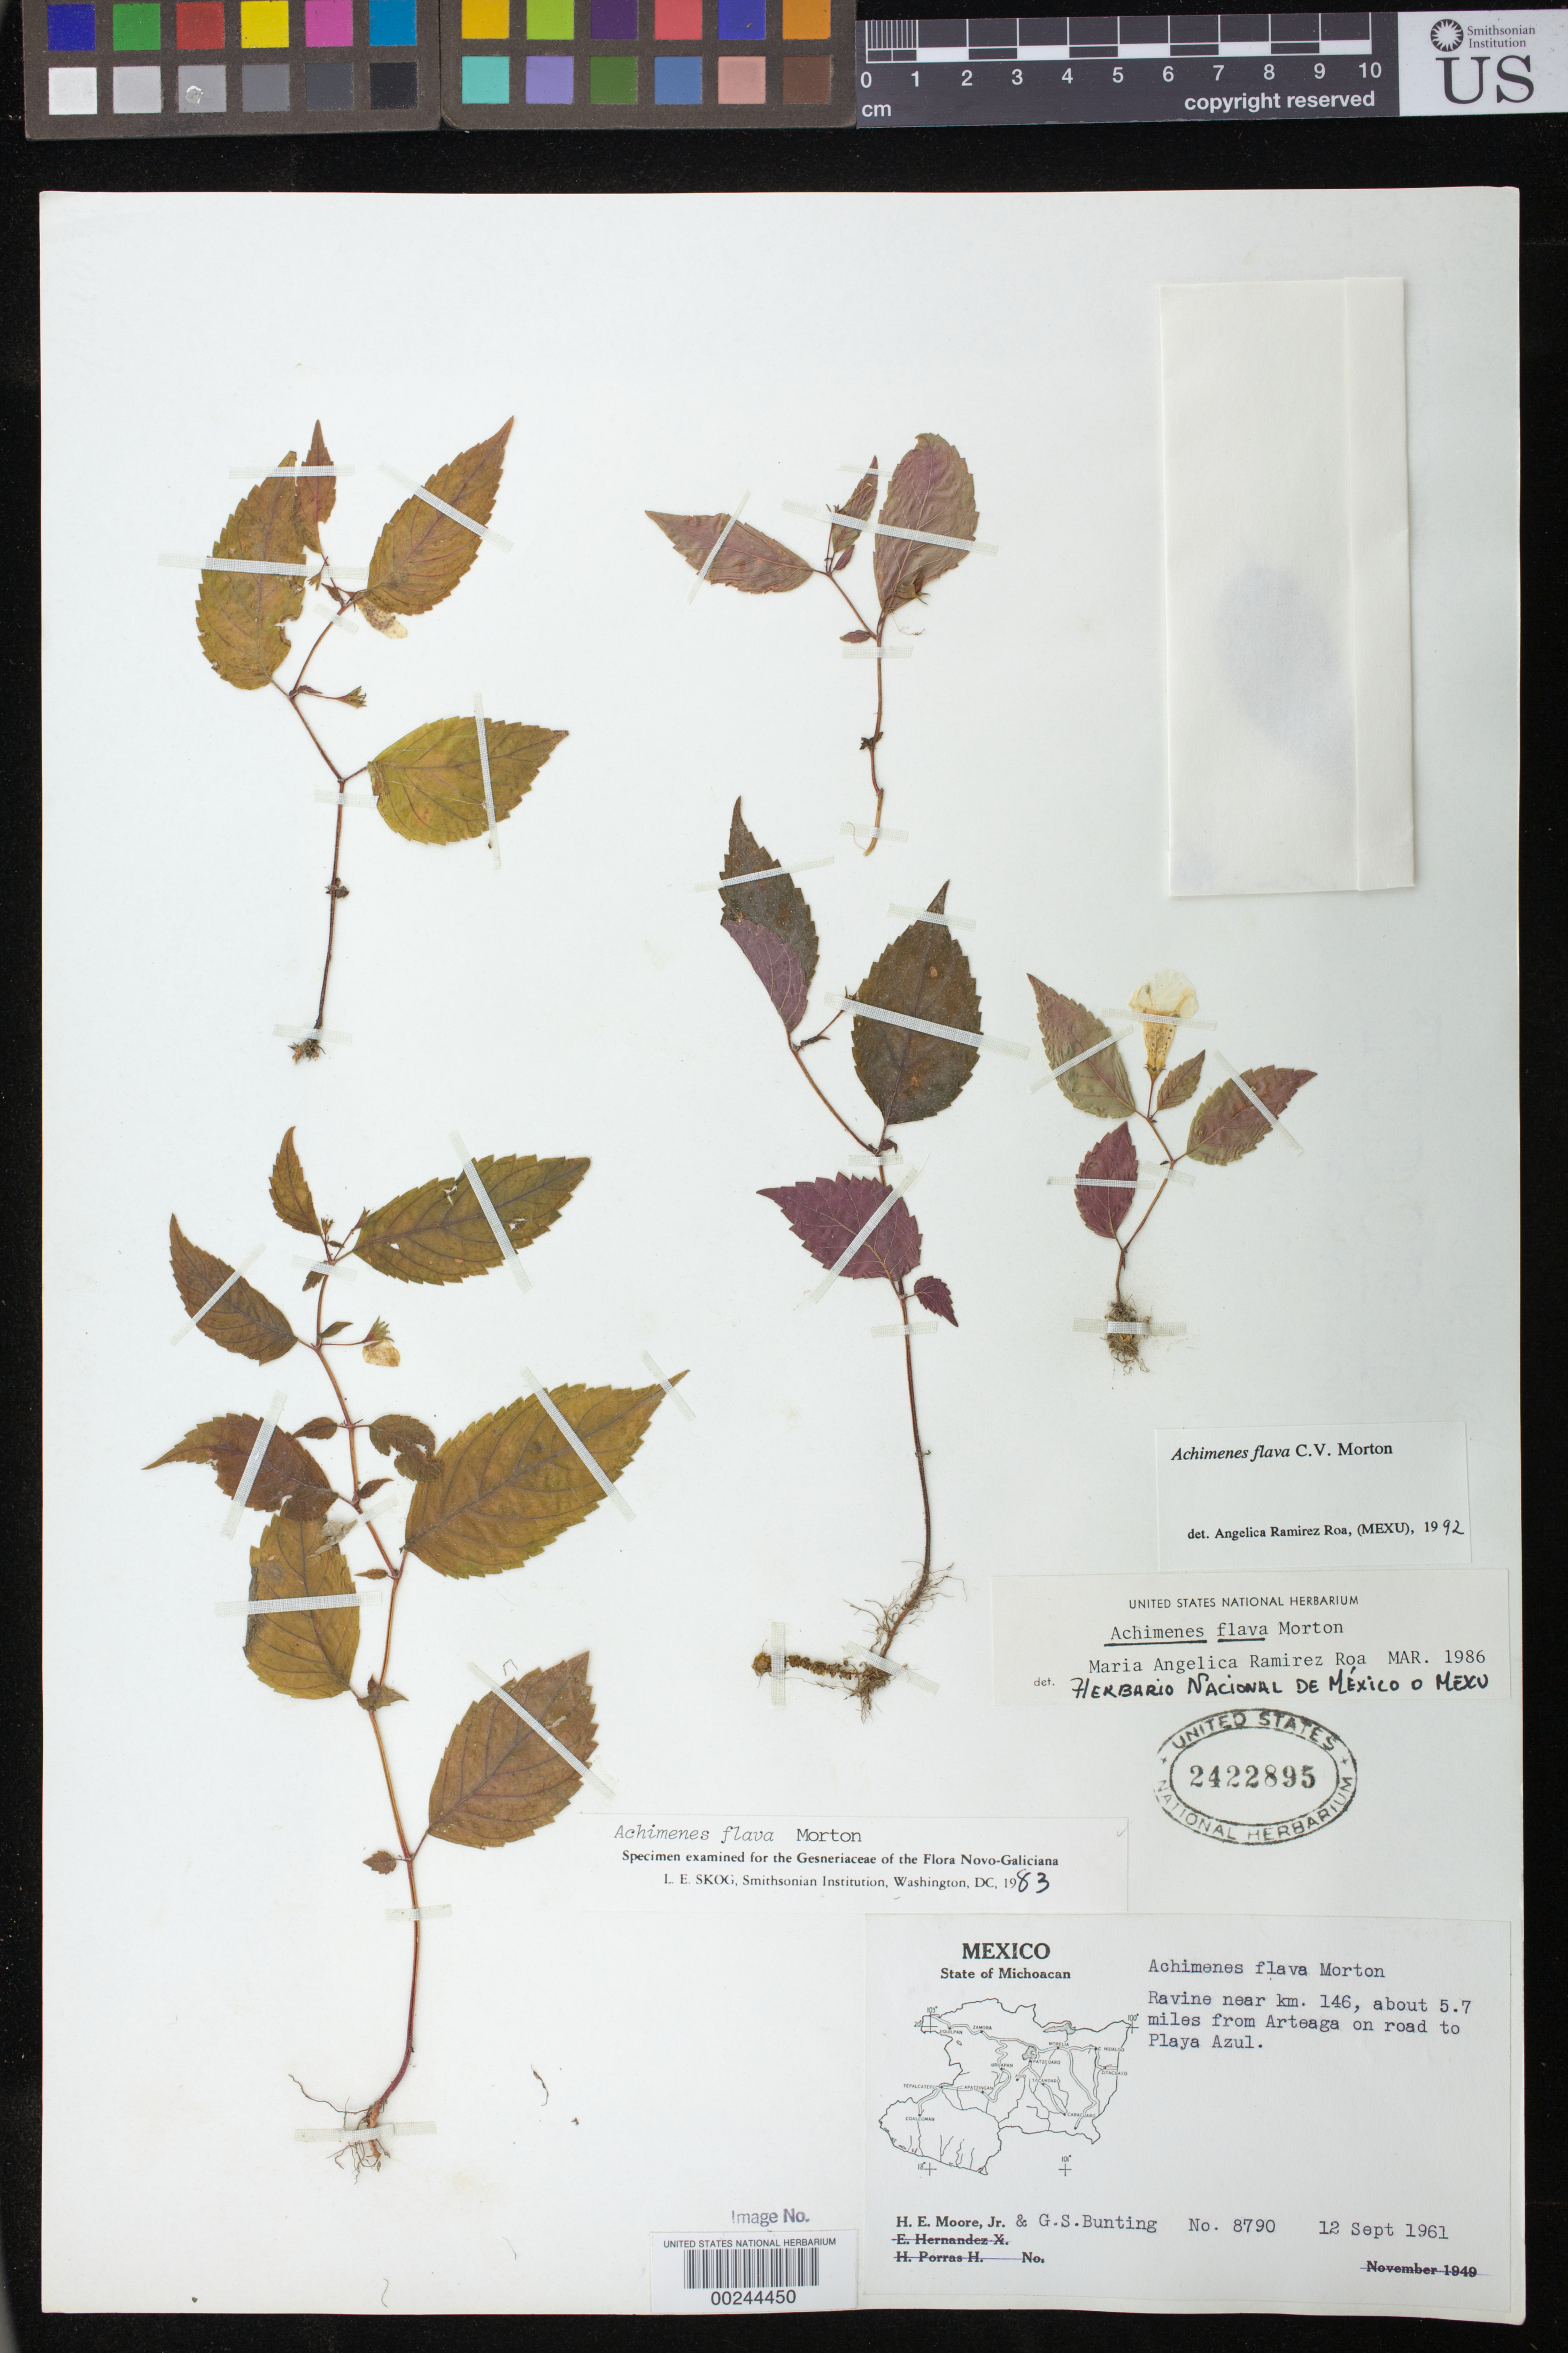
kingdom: Plantae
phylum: Tracheophyta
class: Magnoliopsida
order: Lamiales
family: Gesneriaceae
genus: Achimenes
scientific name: Achimenes flava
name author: C.V. Morton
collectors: H. E. Moore & G. S. Bunting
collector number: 8790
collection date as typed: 12 Sep 1961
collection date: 1961-09-12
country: Mexico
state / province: Michoacan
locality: Ravine near km 146, about 5.7 mi from Arteaga on road to Playa Azul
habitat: Ravine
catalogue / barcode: US 2422895